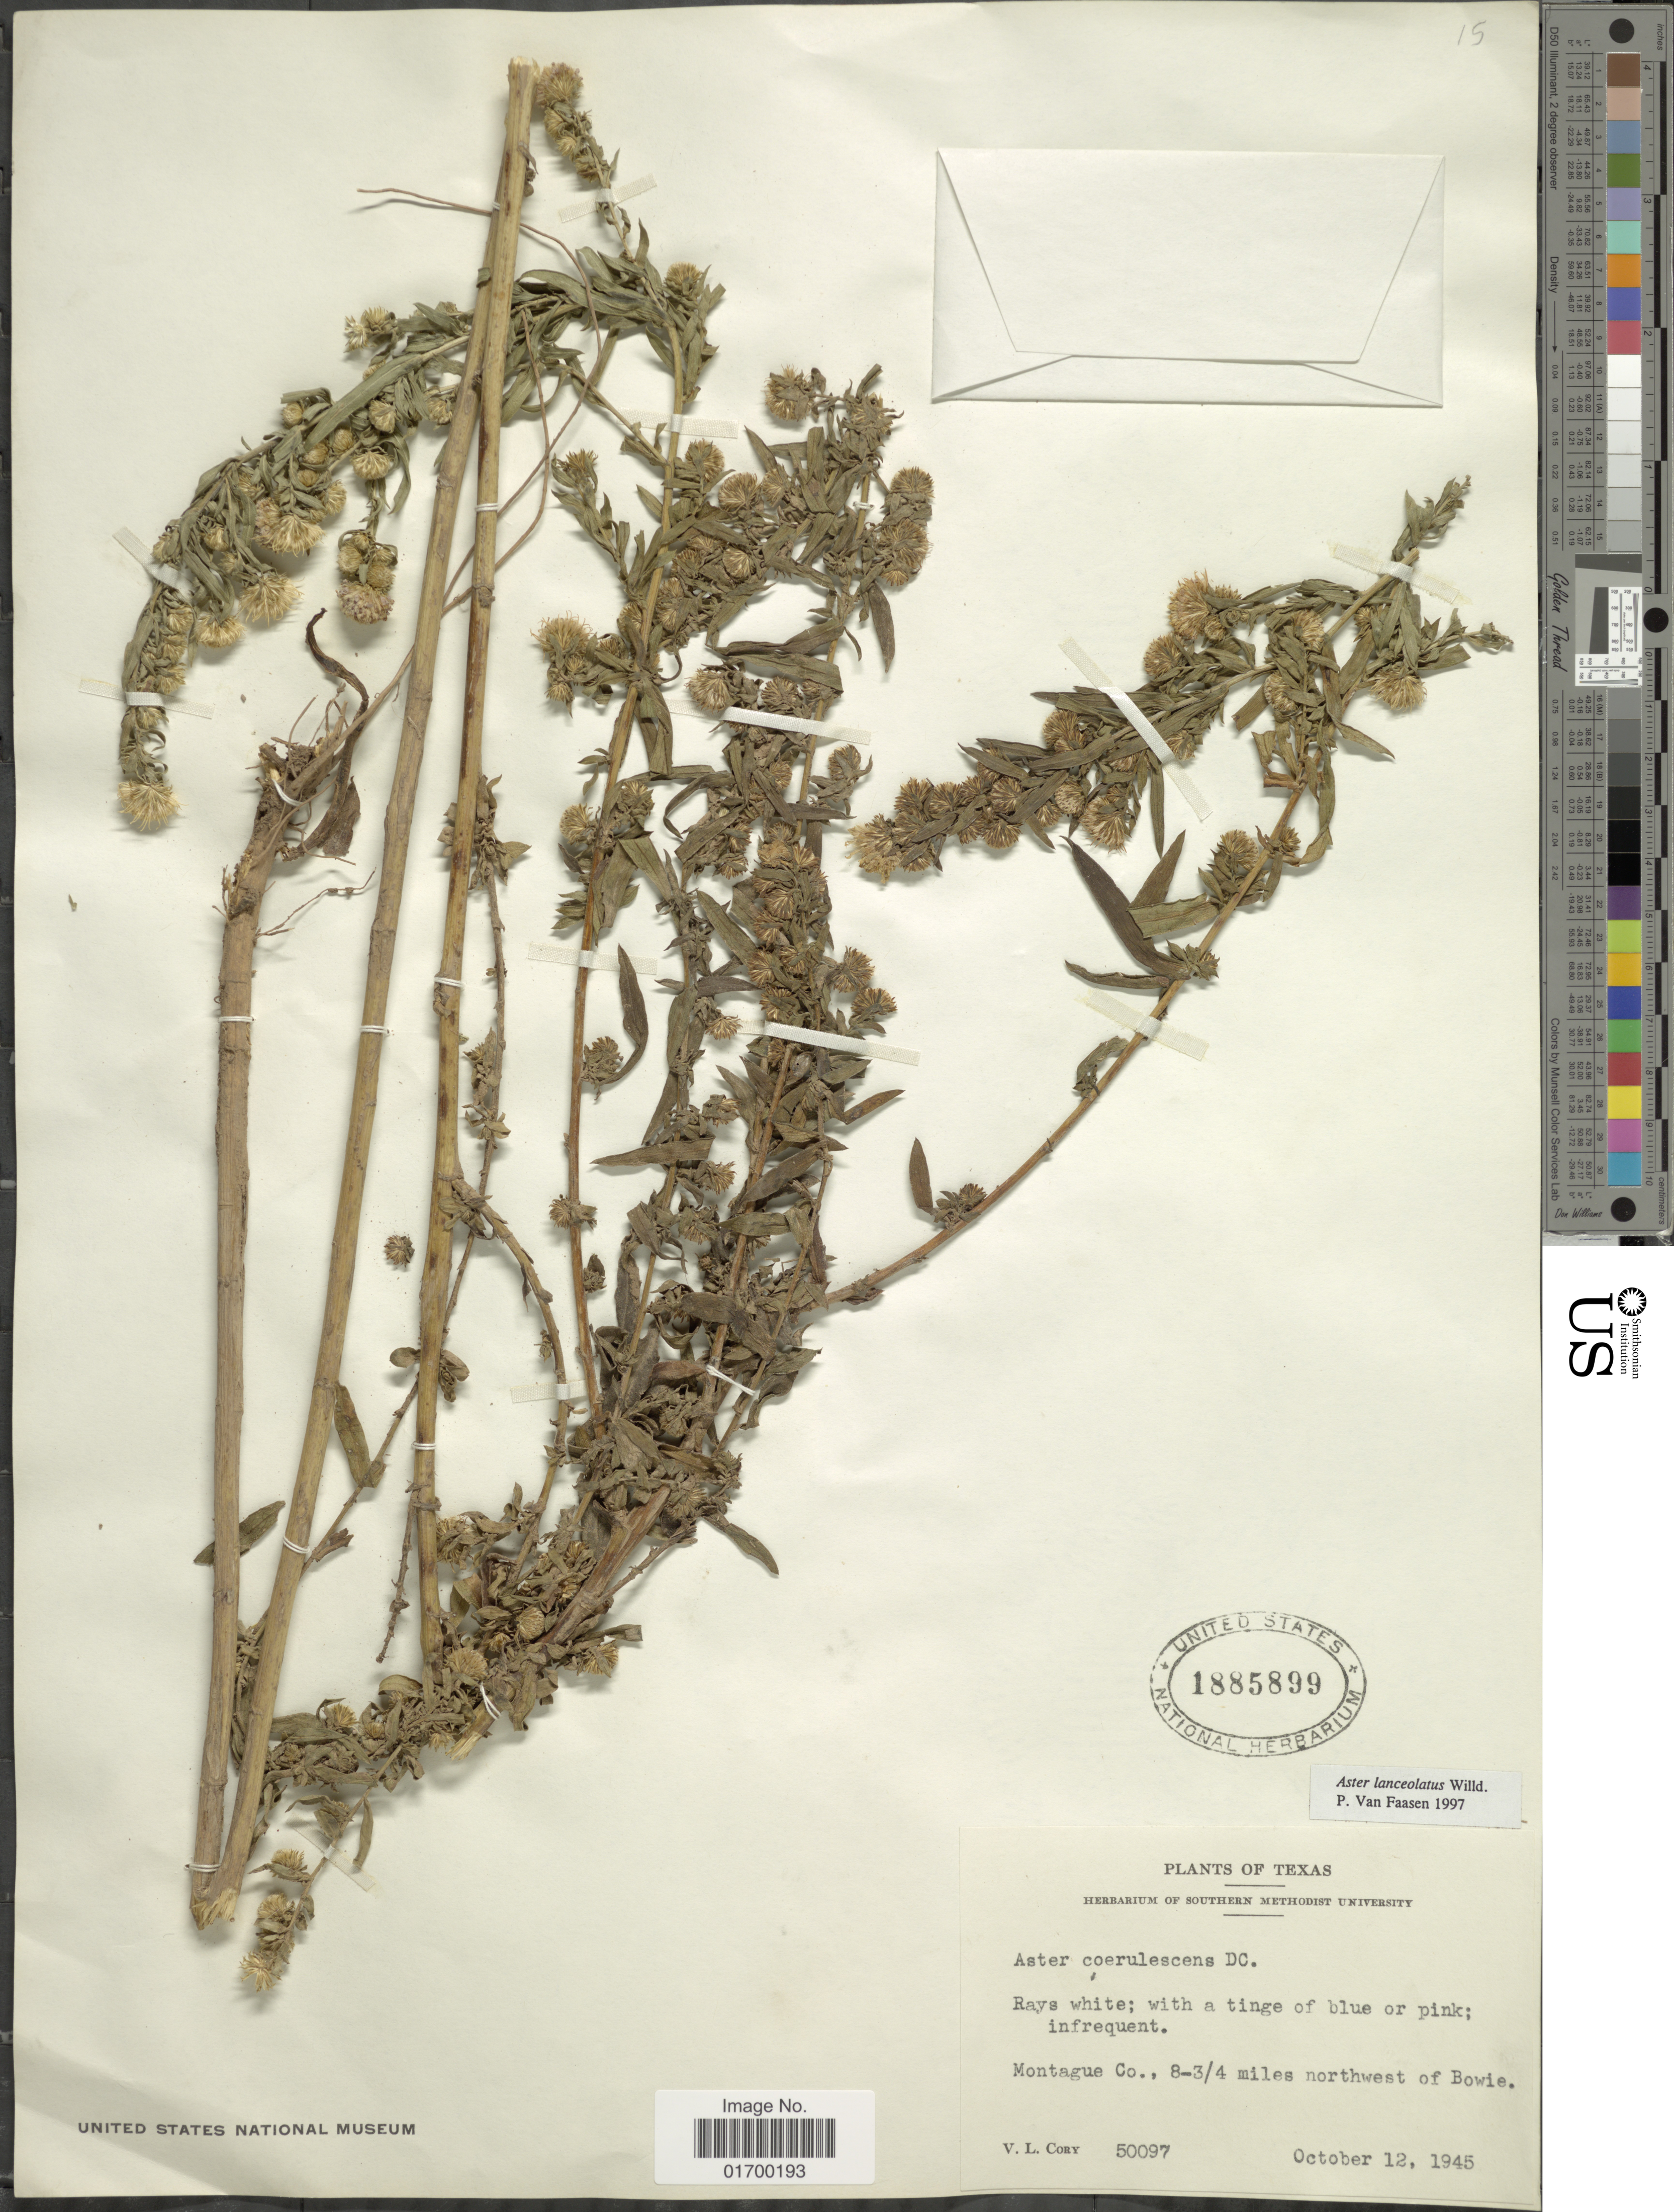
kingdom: Plantae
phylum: Tracheophyta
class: Magnoliopsida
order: Asterales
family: Asteraceae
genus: Symphyotrichum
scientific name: Symphyotrichum lanceolatum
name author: (Willd.) G.L. Nesom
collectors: V. Cory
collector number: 50097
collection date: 1945-10-12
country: United States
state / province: Texas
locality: Montague Co., 8-¾ miles northwest of Bowie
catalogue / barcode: US 1885899